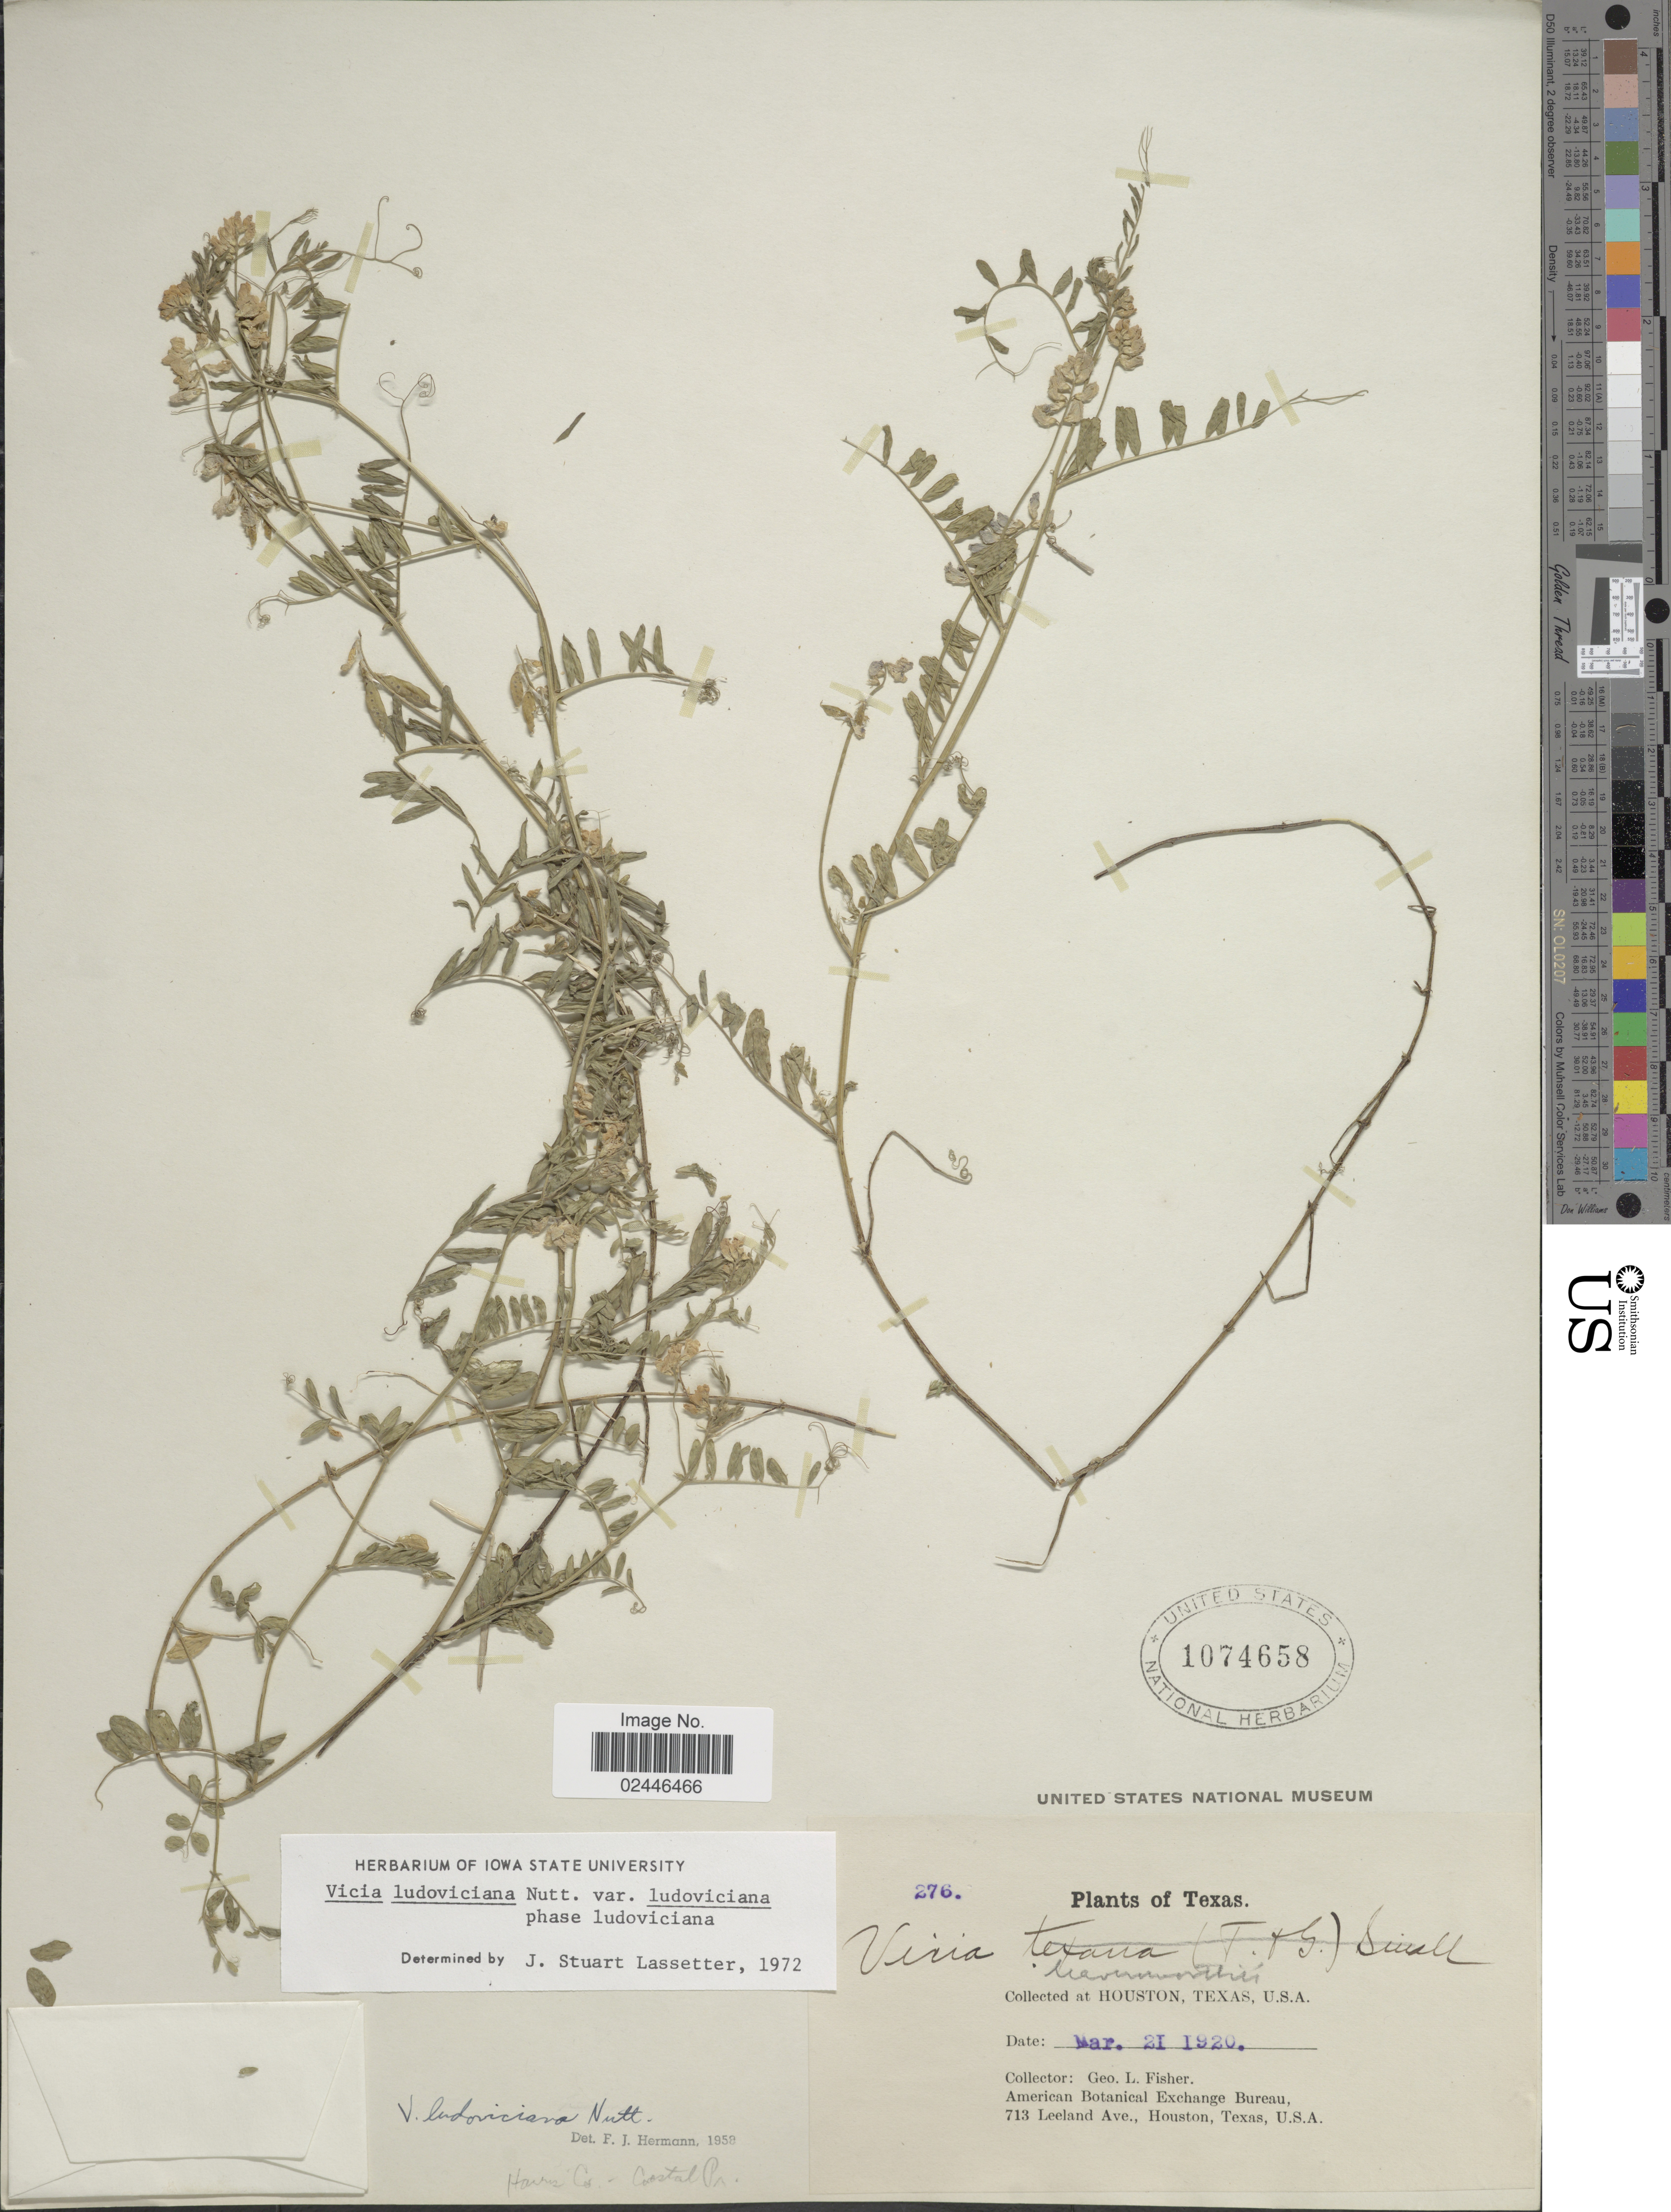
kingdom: Plantae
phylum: Tracheophyta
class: Magnoliopsida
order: Fabales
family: Fabaceae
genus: Vicia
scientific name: Vicia ludoviciana var. ludoviciana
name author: Nutt. ex Torr. & A. Gray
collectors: G. L. Fisher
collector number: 276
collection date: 1920-03-21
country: United States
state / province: Texas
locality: At Houston, Harris Co., Coastal Pr.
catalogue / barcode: US 1074658